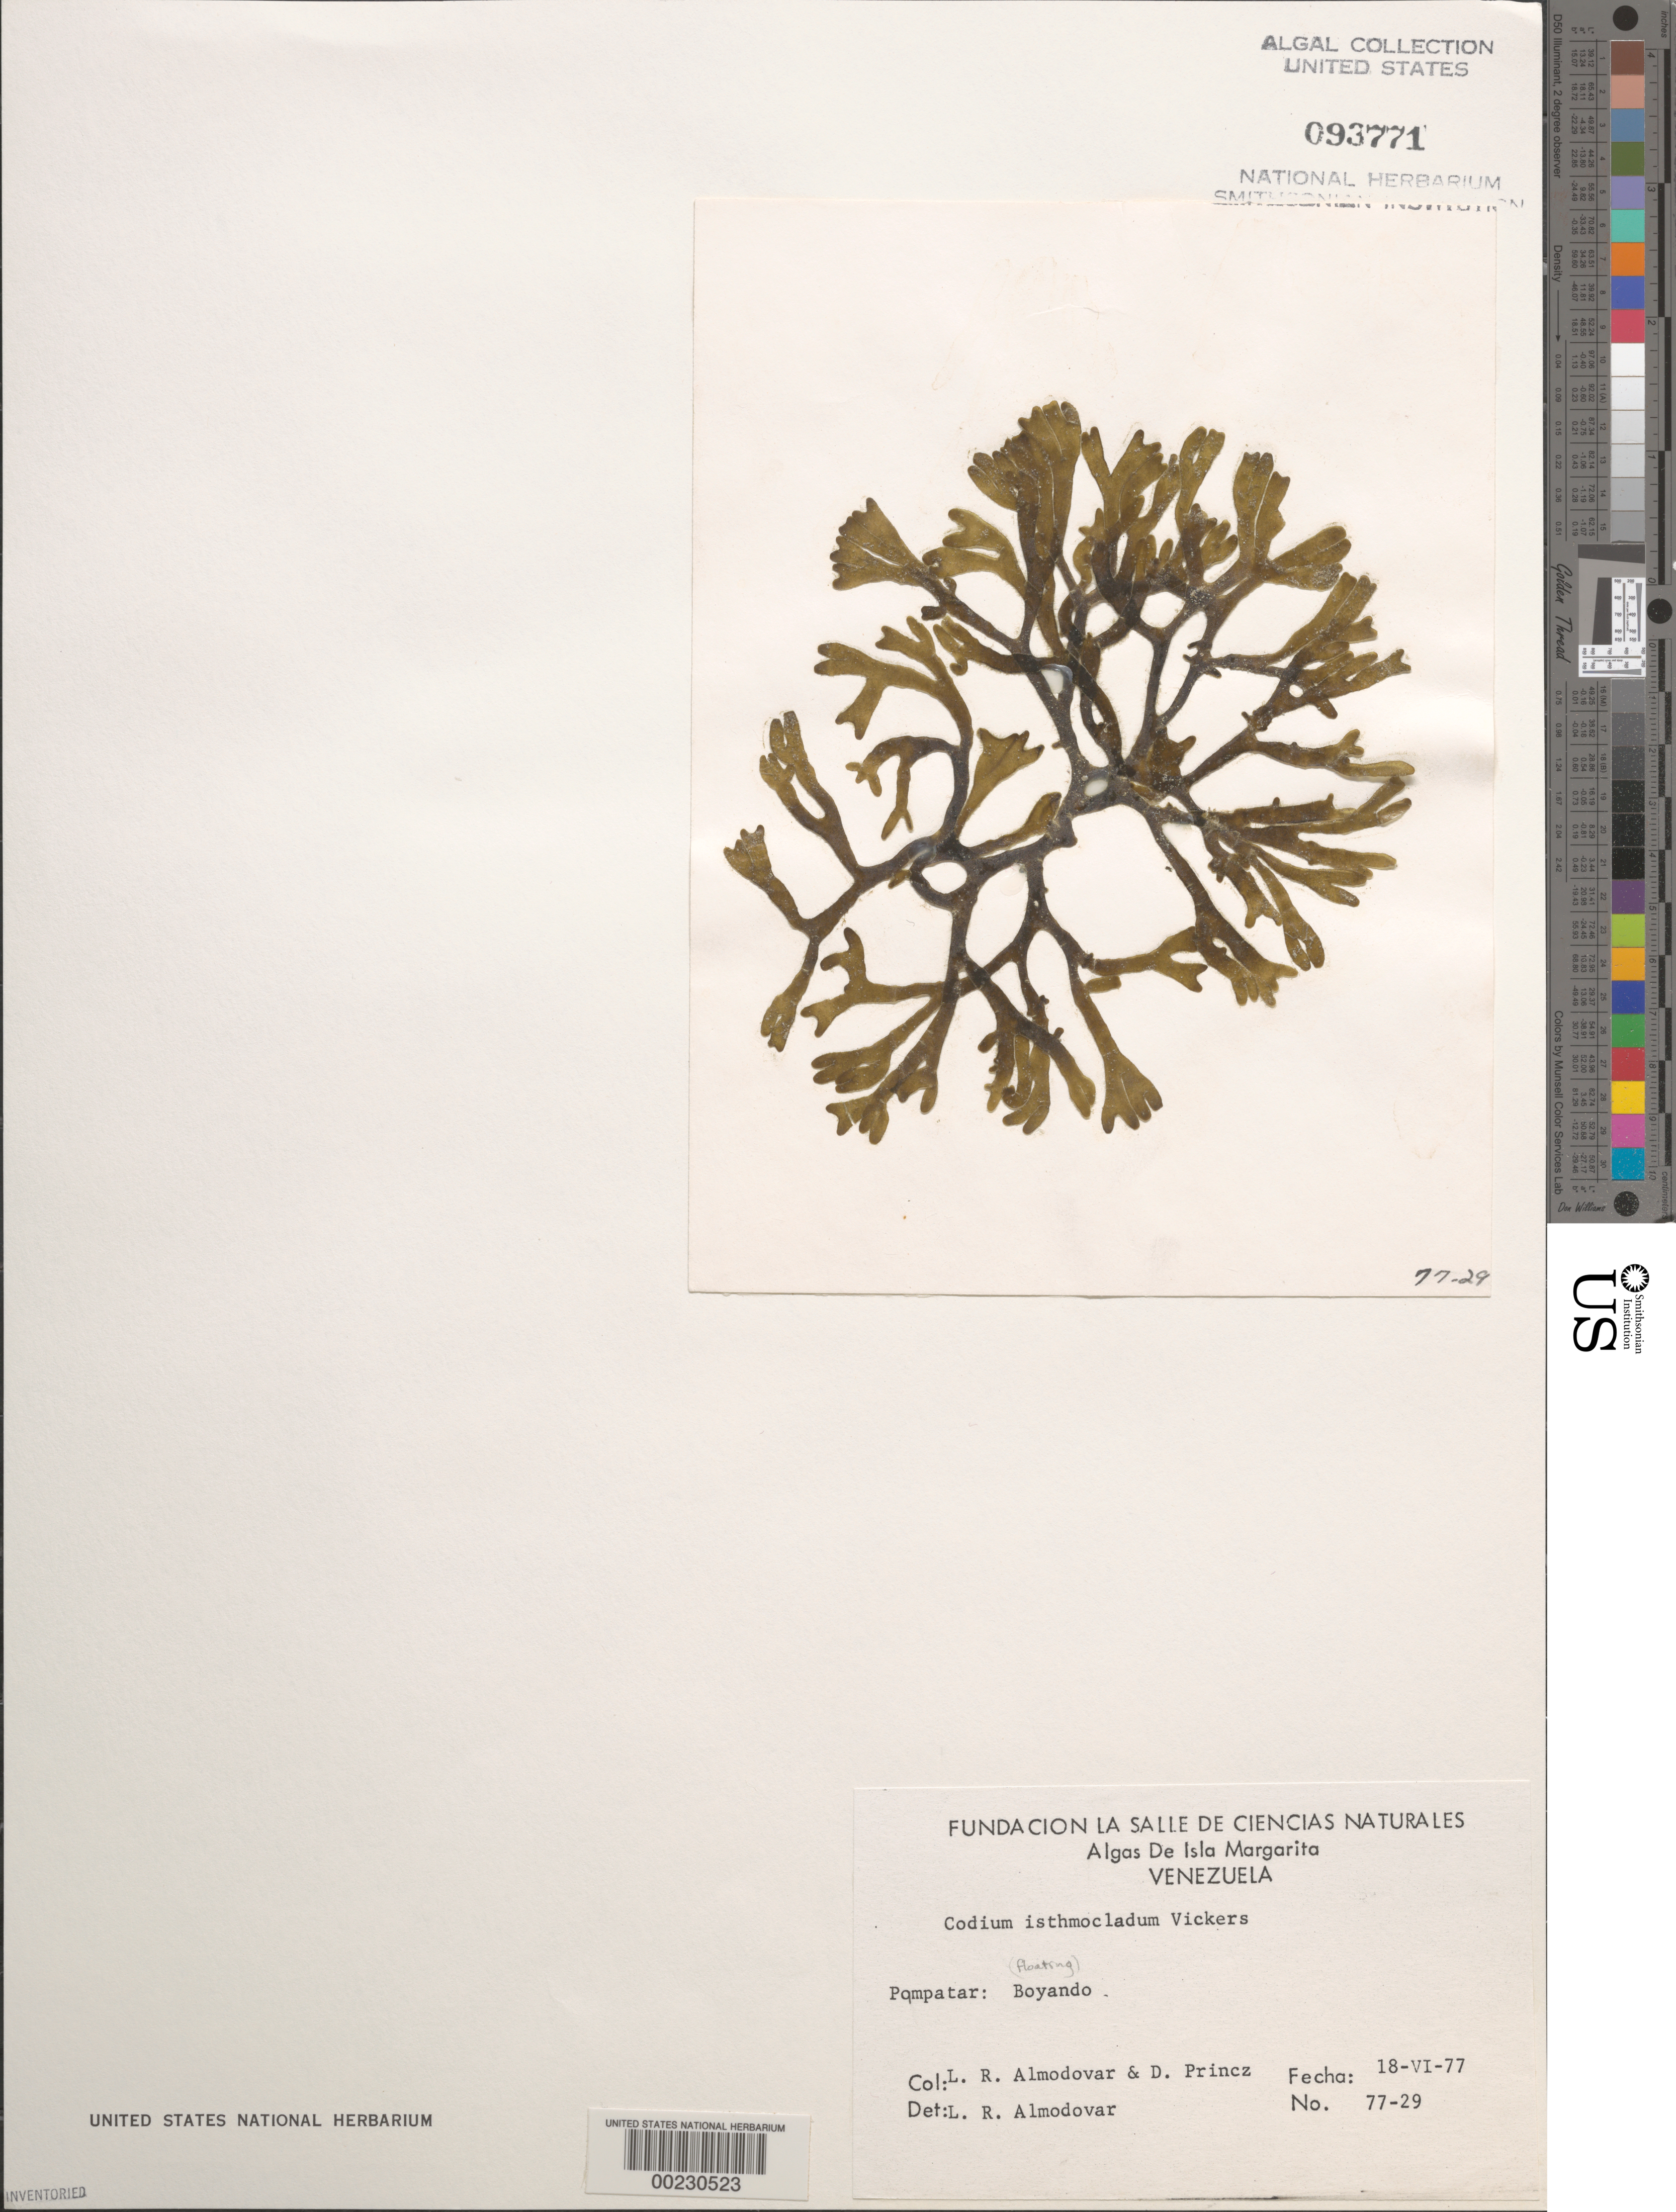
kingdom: Plantae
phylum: Chlorophyta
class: Ulvophyceae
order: Bryopsidales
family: Codiaceae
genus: Codium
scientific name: Codium isthmocladum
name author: Vickers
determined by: Almodovar, L. R.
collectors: L. Almodovar & D. Princz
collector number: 77-29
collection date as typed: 18 Jun 1977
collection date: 1977-06-18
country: Venezuela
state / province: Nueva Esparta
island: Margarita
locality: Pampatar (Pompatar)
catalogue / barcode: US 93771